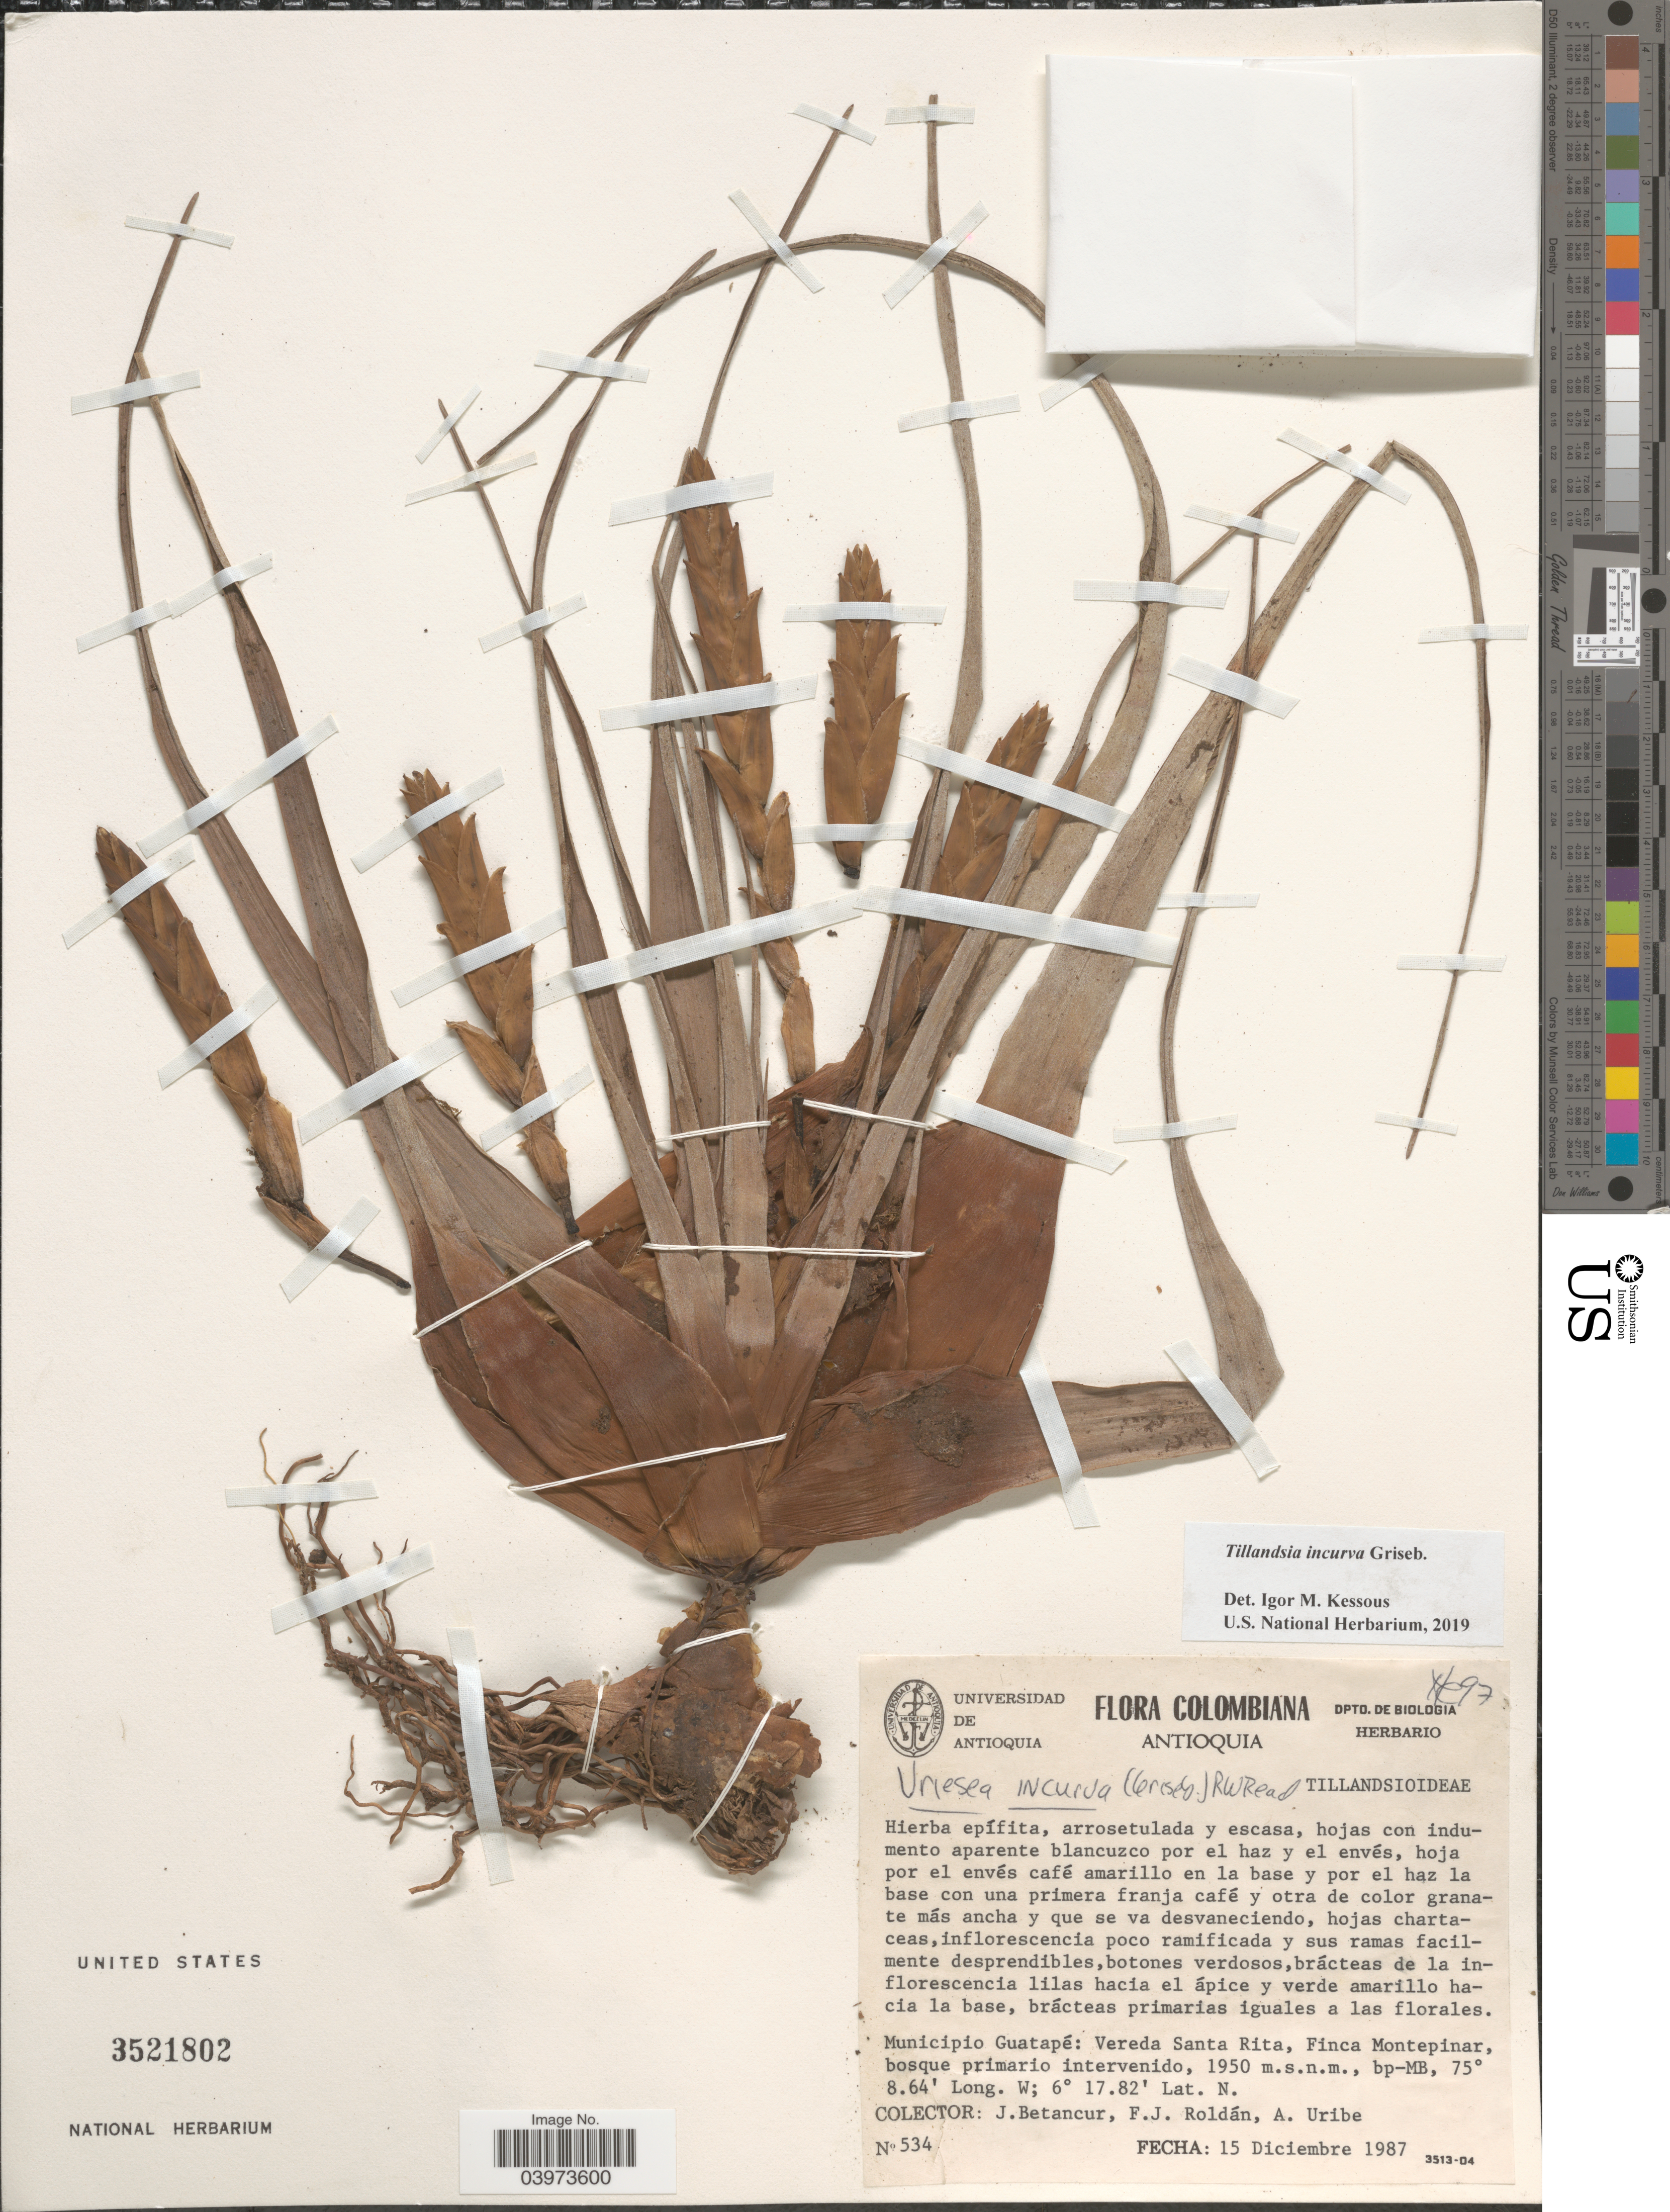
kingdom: Plantae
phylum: Tracheophyta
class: Liliopsida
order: Poales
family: Bromeliaceae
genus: Tillandsia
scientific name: Tillandsia incurva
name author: Griseb.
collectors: J. Betancur, F. J. Roldán & A. Uribe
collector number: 534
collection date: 1987-12-15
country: Colombia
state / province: Antioquia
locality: Municipio Guatapé: Vereda Santa Rita, Finca Montepinar.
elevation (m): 1950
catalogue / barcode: US 3521802